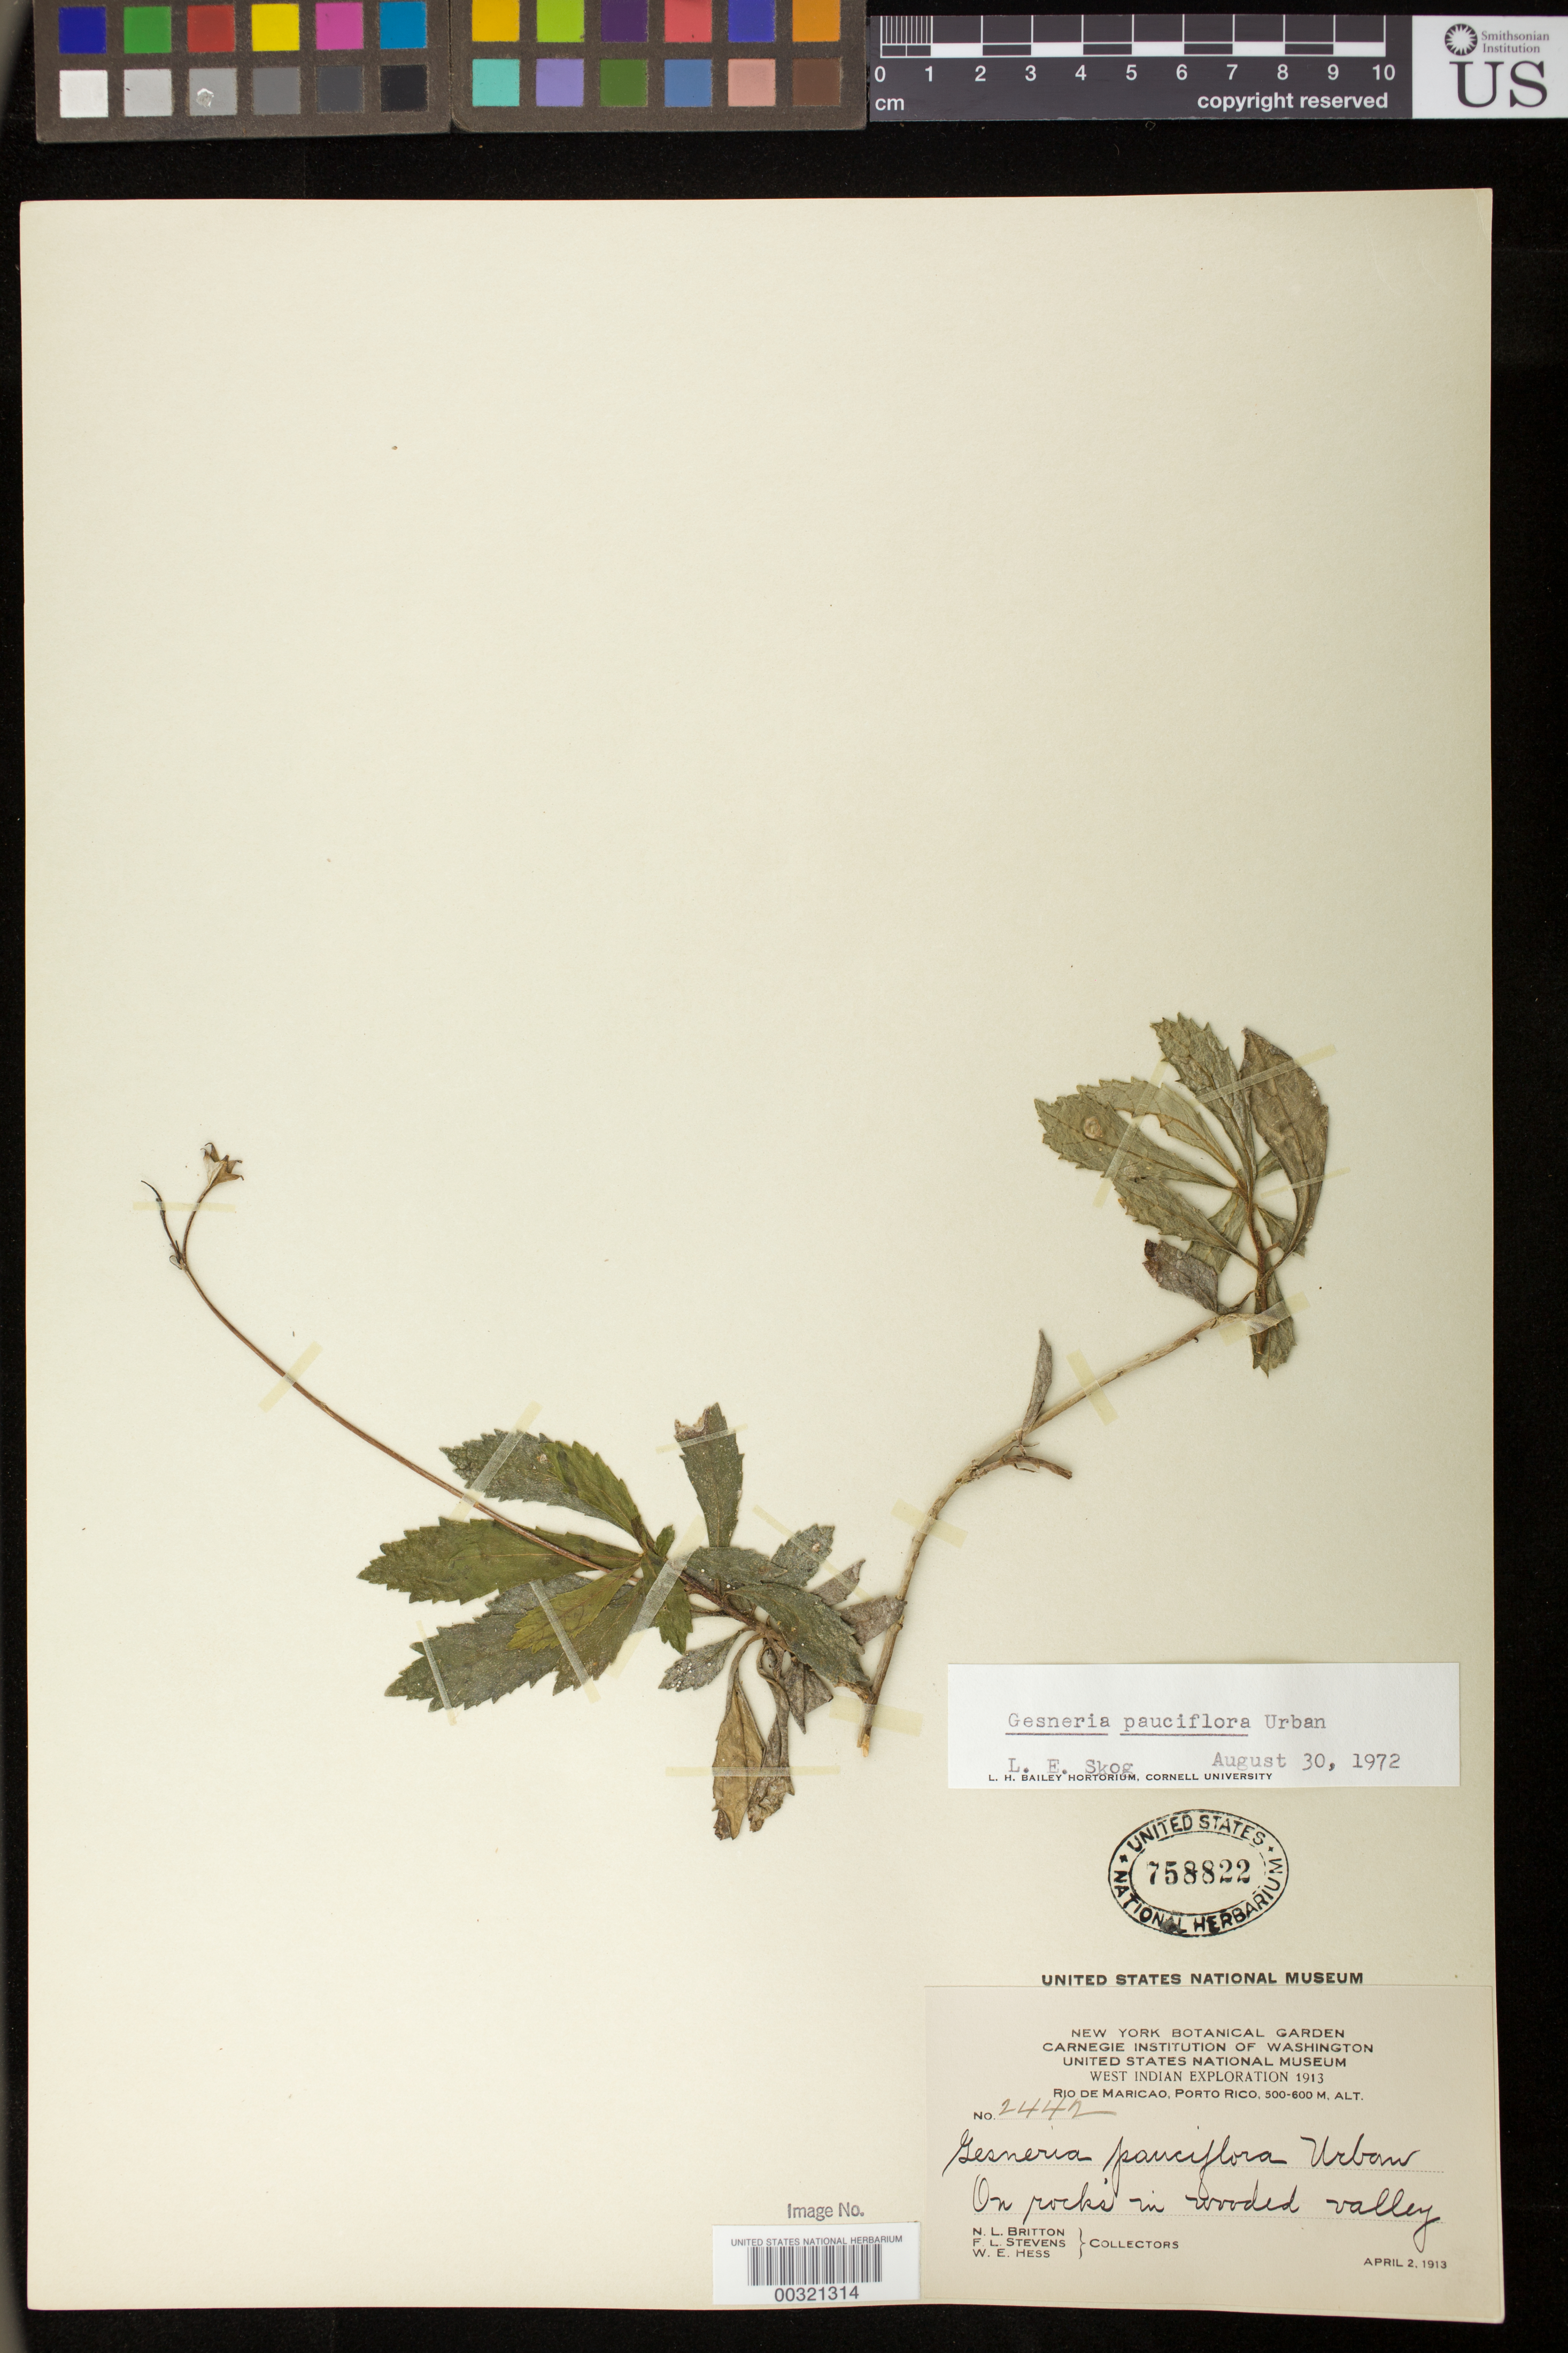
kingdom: Plantae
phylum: Tracheophyta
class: Magnoliopsida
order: Lamiales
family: Gesneriaceae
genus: Gesneria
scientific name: Gesneria pauciflora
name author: Urb.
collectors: N. Britton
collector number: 2442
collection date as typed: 02 Apr 1913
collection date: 1913-04-02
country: Puerto Rico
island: Greater Antilles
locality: Río de Maricao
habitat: On rocks in wooded valley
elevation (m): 500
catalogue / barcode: US 758822